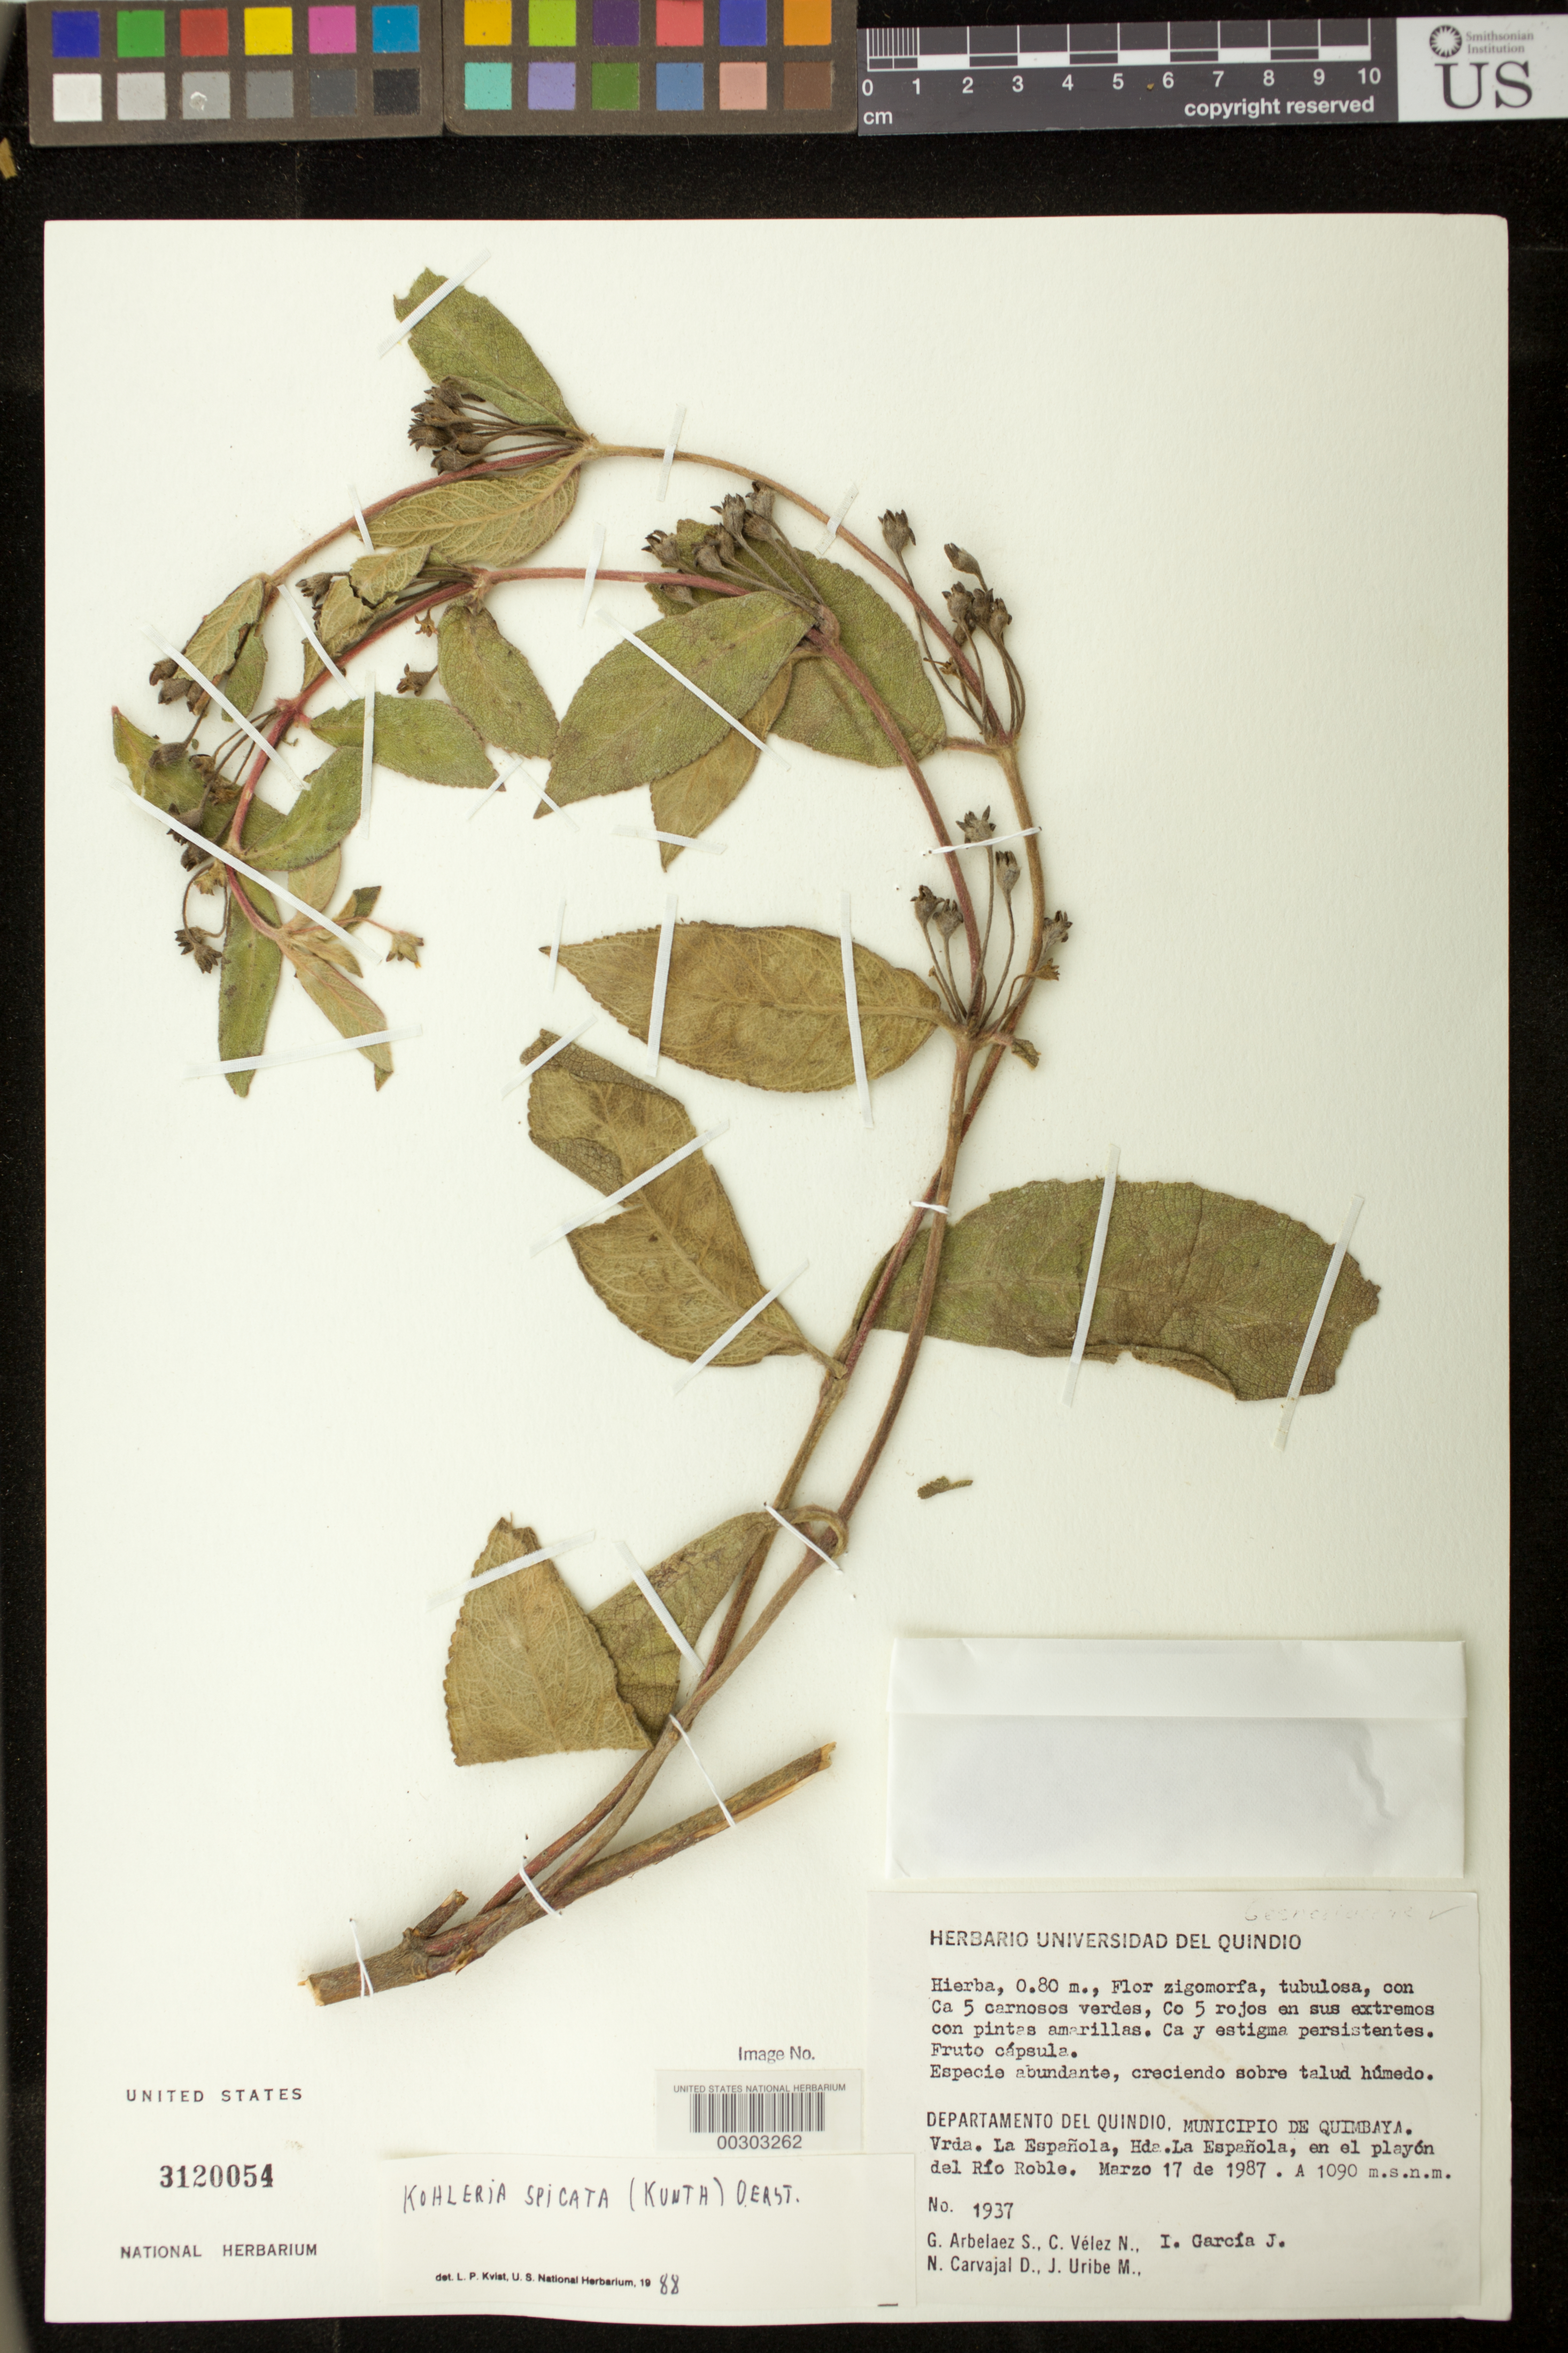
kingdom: Plantae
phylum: Tracheophyta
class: Magnoliopsida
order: Lamiales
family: Gesneriaceae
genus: Kohleria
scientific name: Kohleria spicata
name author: (Kunth) Oerst.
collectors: G. Arbelaez S., C. Vélez N., I. Garcia-J., N. Carvajal D. & J. Uribe M.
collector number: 1937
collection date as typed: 17 Mar 1987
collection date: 1987-03-17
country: Colombia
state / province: Quindío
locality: Mun. of Quimbaya, Vrda. La Espanola, Hda. La Espanola, en el playon del Rio Roble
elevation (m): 1090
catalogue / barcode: US 3120054